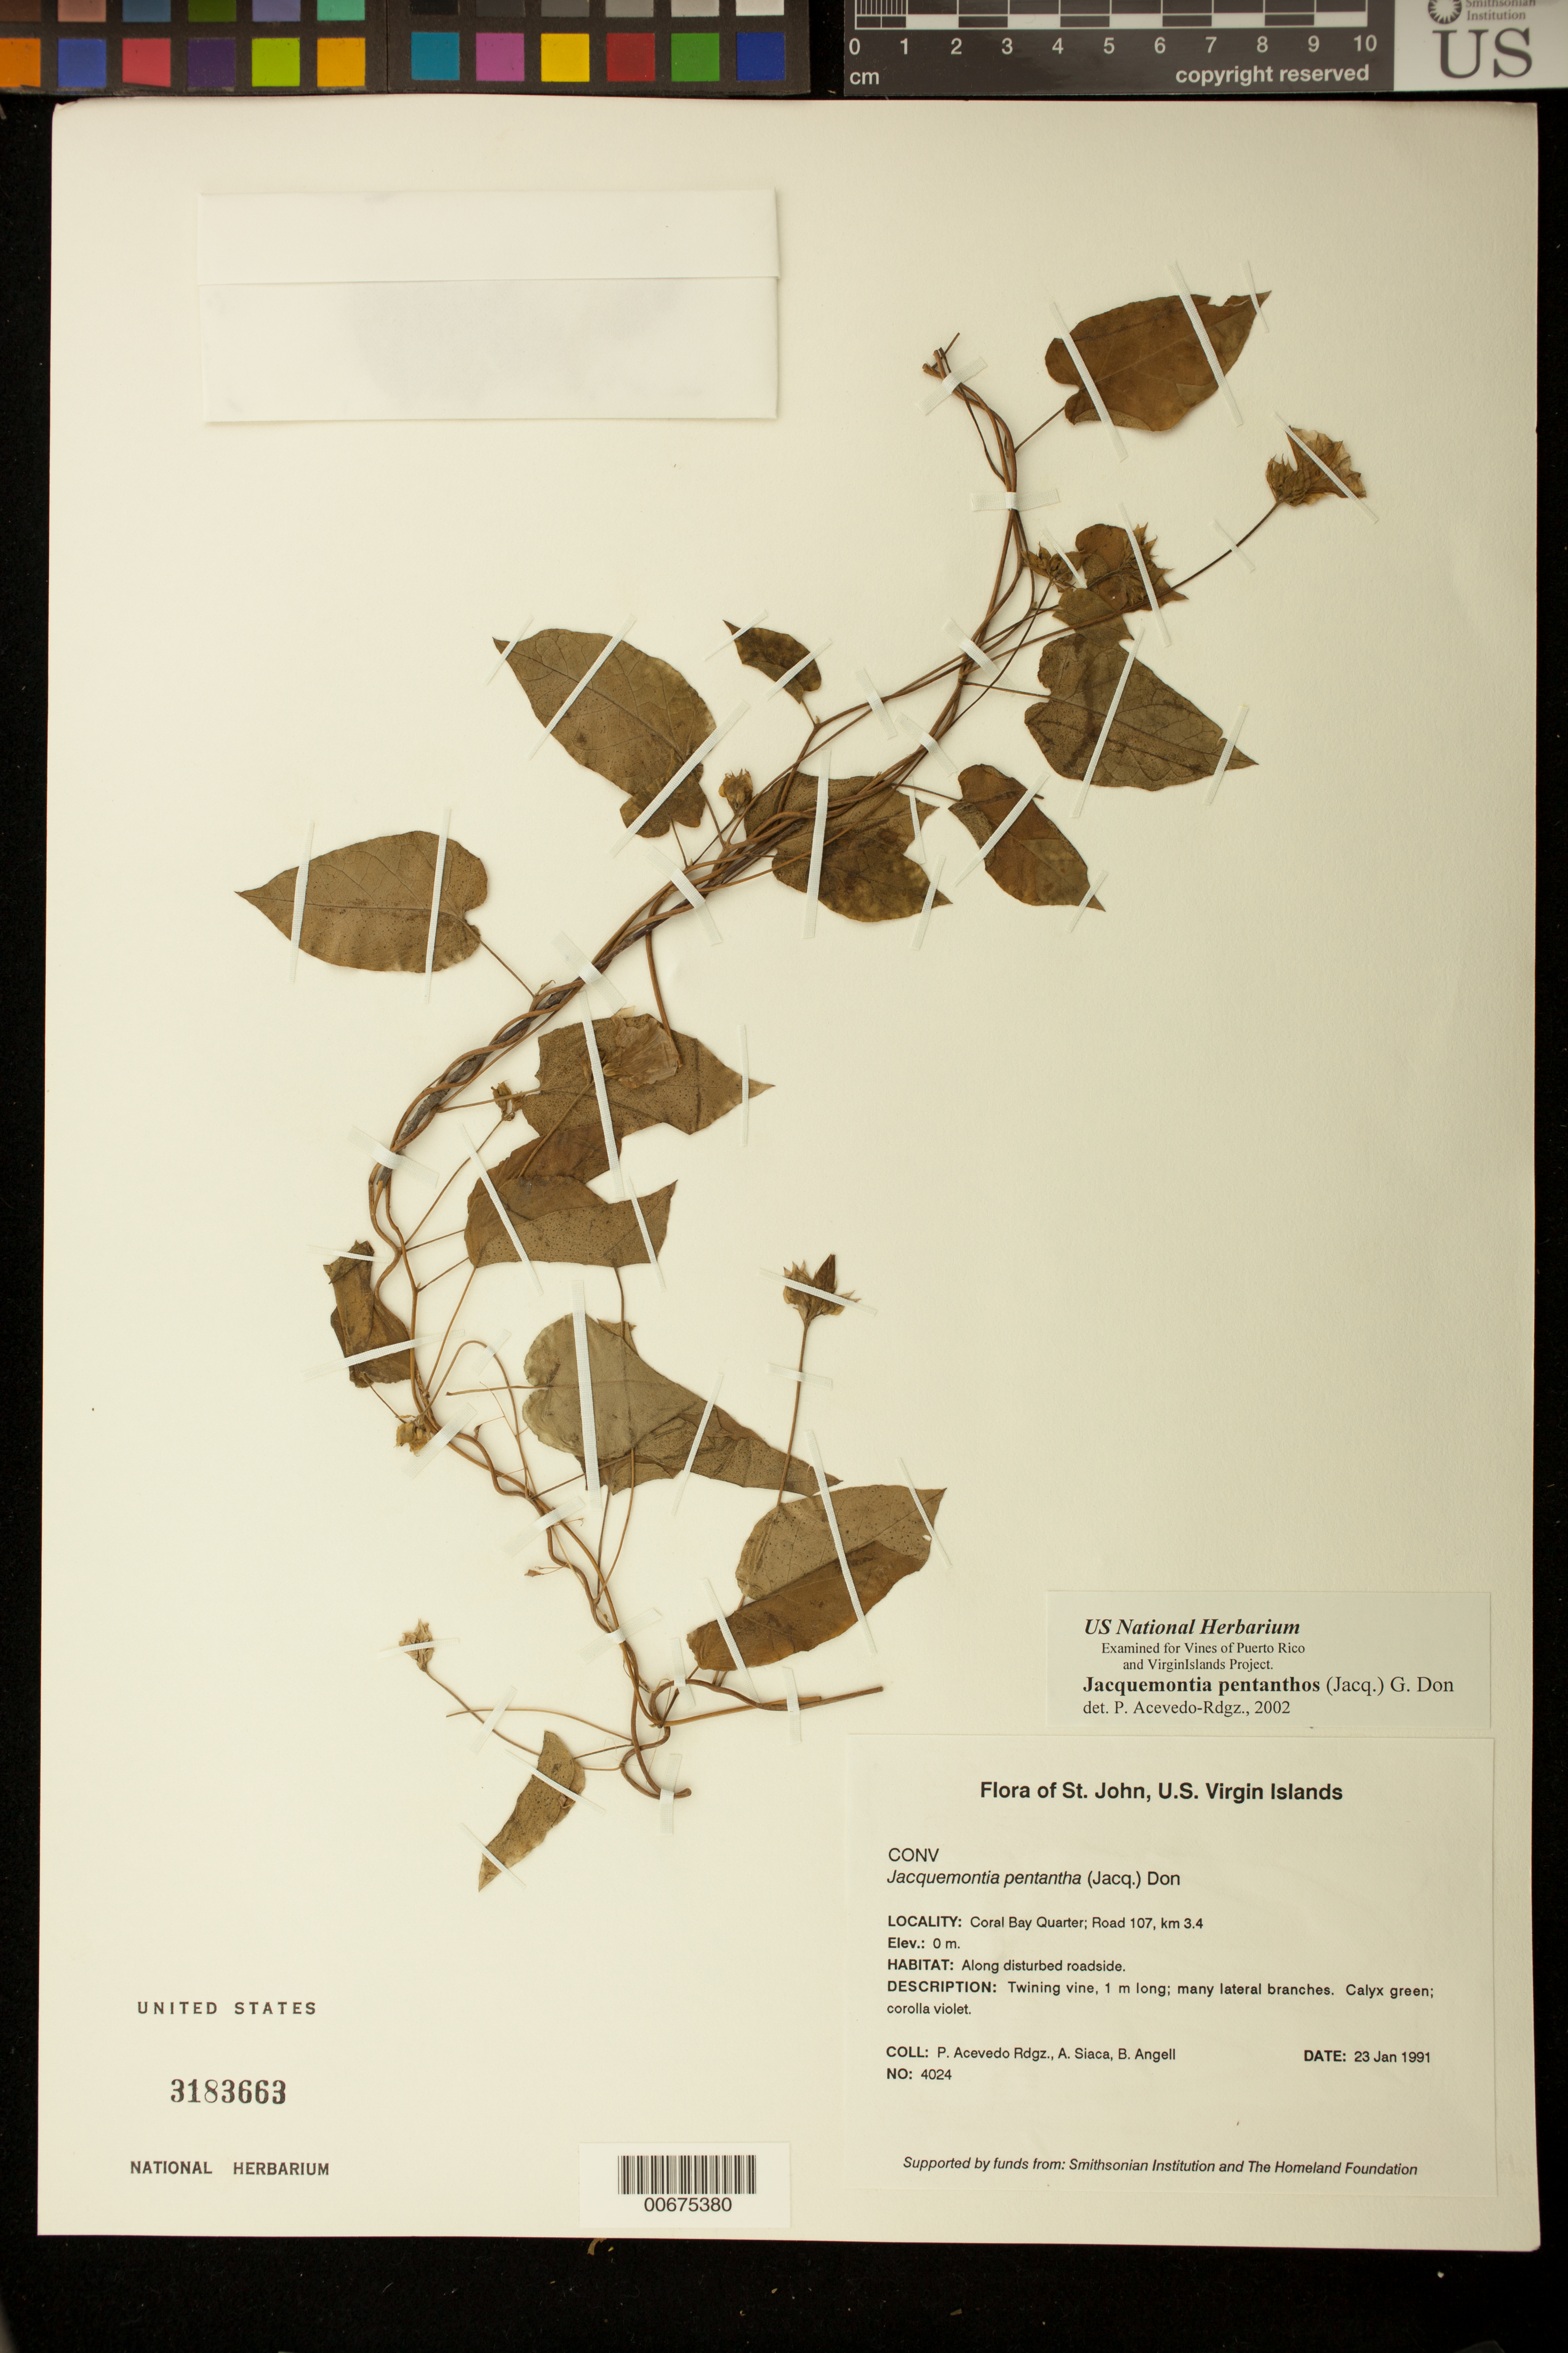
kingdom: Plantae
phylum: Tracheophyta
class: Magnoliopsida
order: Solanales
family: Convolvulaceae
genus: Jacquemontia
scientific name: Jacquemontia pentanthos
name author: (Jacq.) G. Don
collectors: P. Acevedo-Rodr., A. Siaca & Bobbi Angell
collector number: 4024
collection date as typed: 23 Jan 1991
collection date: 1991-01-23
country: U.S. Virgin Islands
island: St. John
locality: Coral Bay Quarter; Road 107, km 3.4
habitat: Along disturbed roadside.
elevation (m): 0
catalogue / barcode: US 3183663